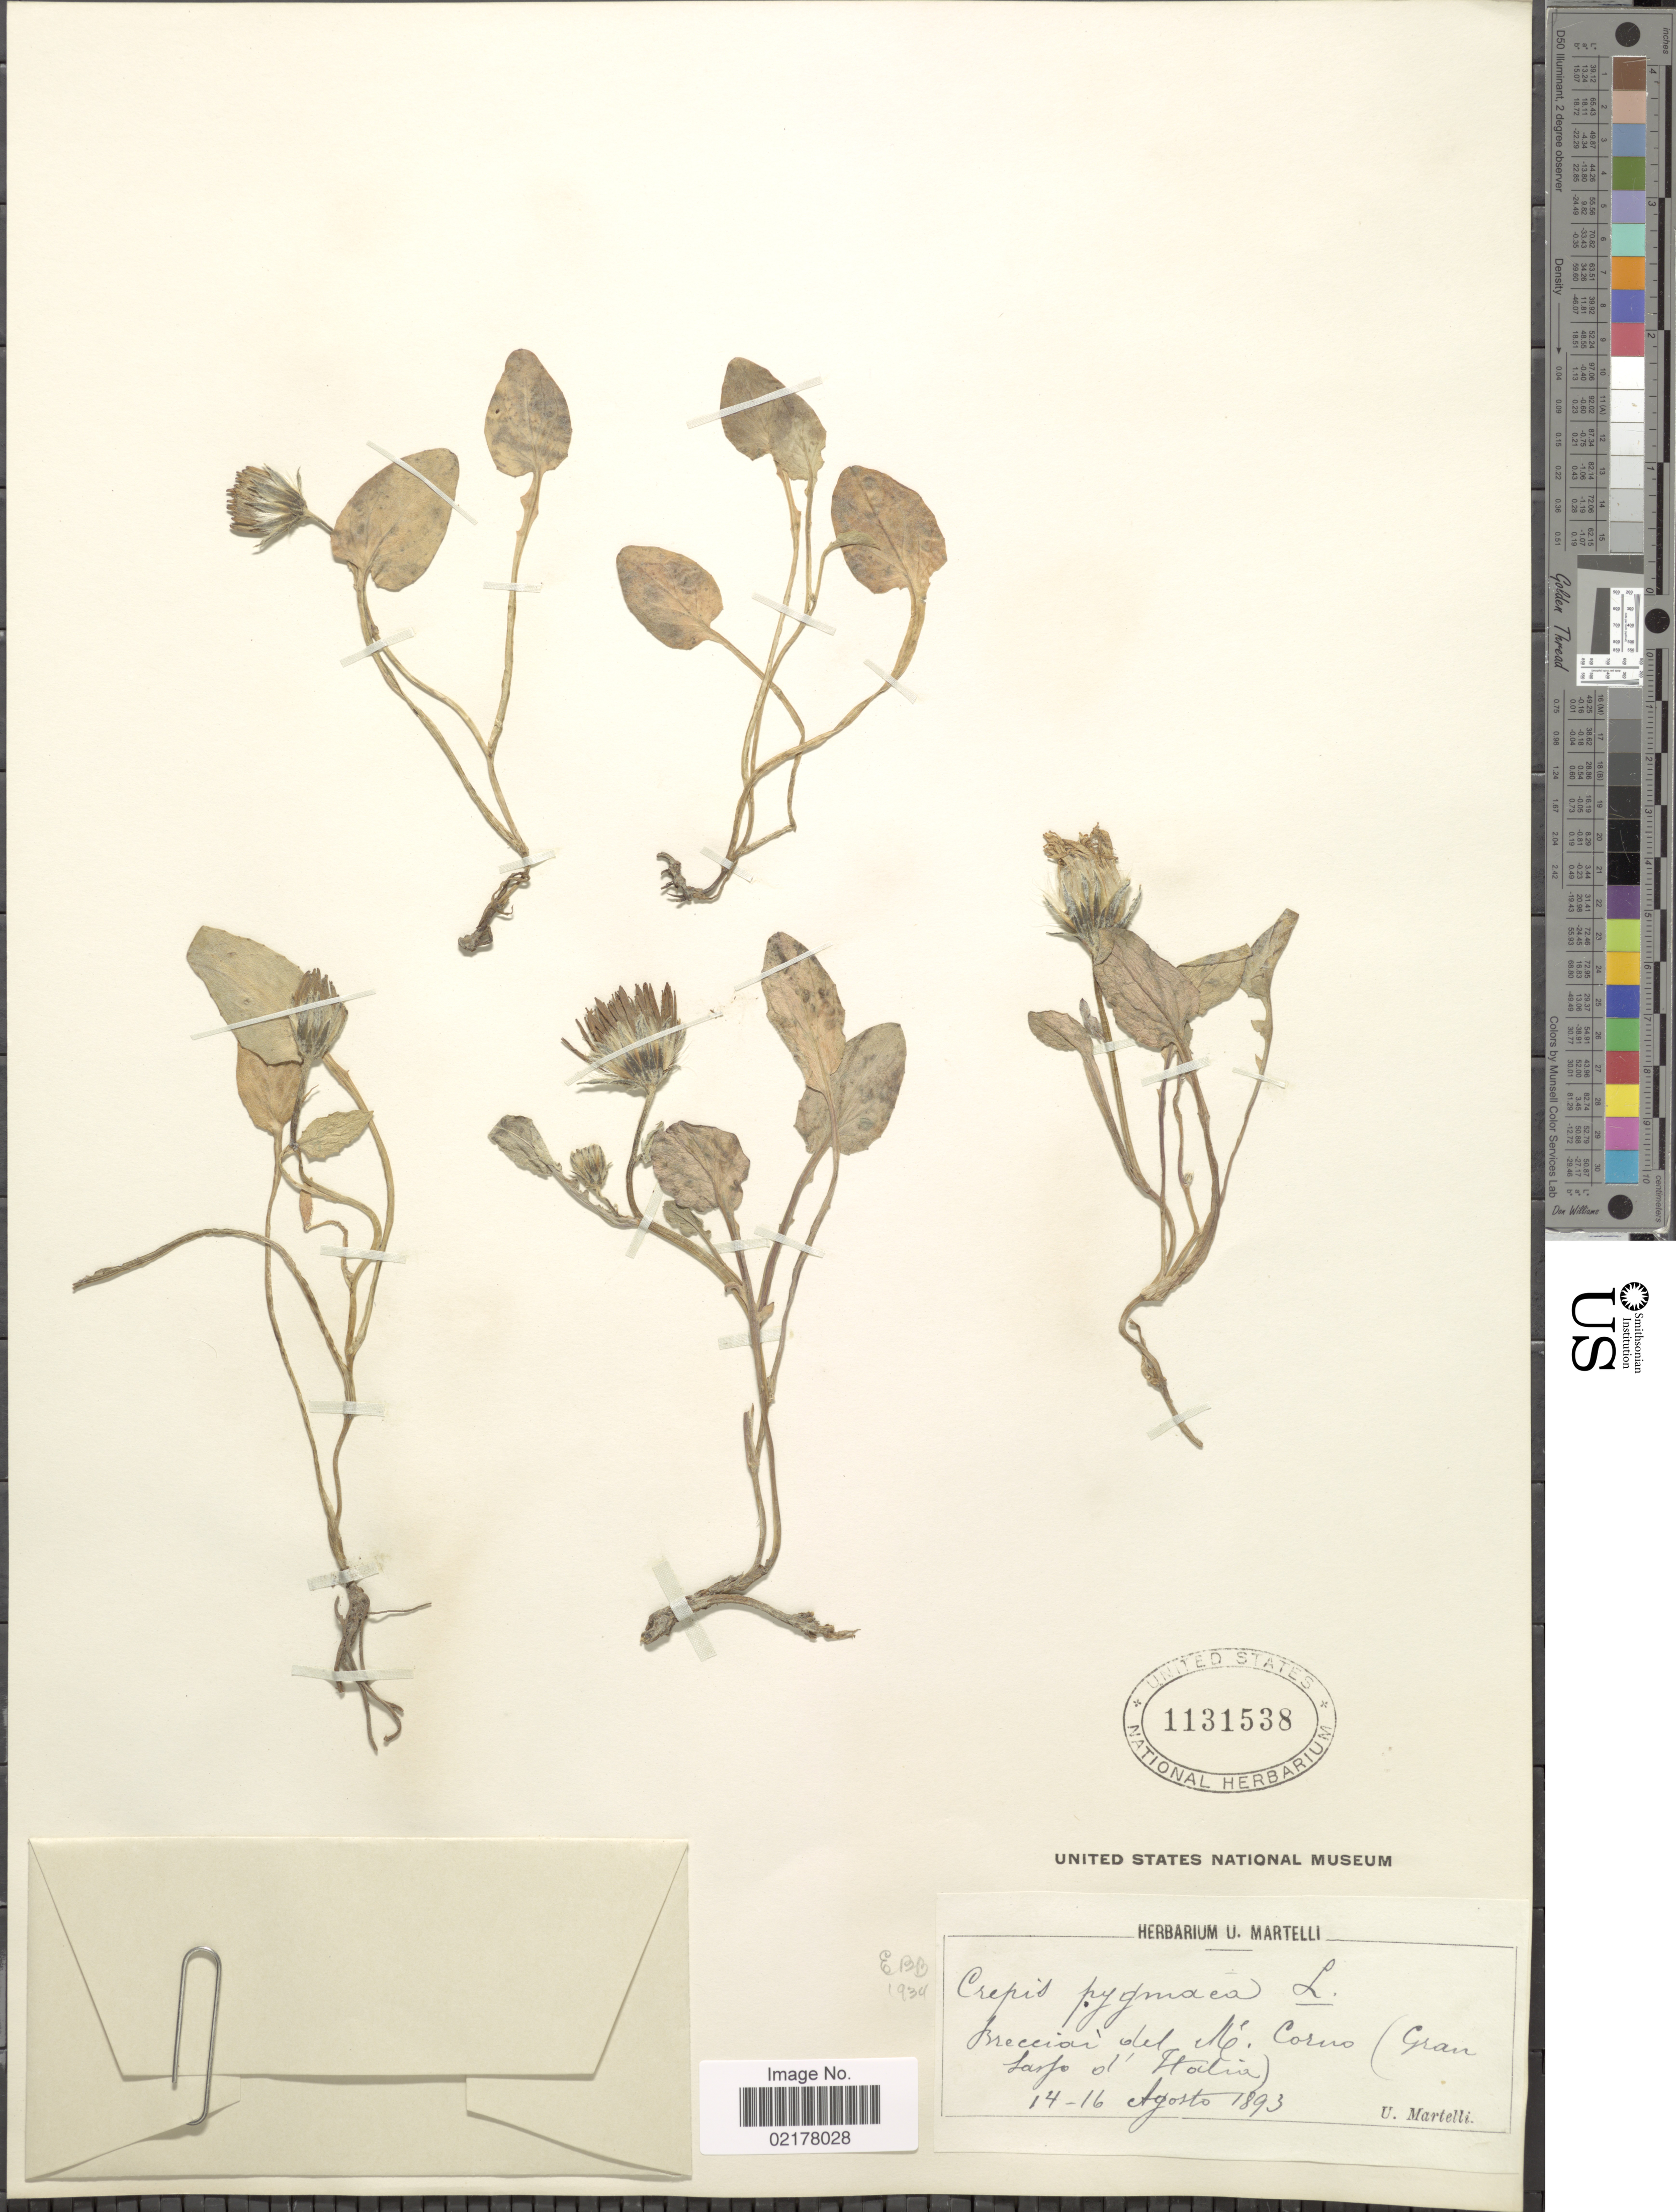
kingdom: Plantae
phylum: Tracheophyta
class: Magnoliopsida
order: Asterales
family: Asteraceae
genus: Crepis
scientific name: Crepis pygmaea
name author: L.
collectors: U. Martelli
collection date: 1893-08-14/1893-08-16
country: Italy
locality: Brecciar del Ne. Corno (Gran Sarfo [interpreted] d' Italia)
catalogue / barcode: US 1131538